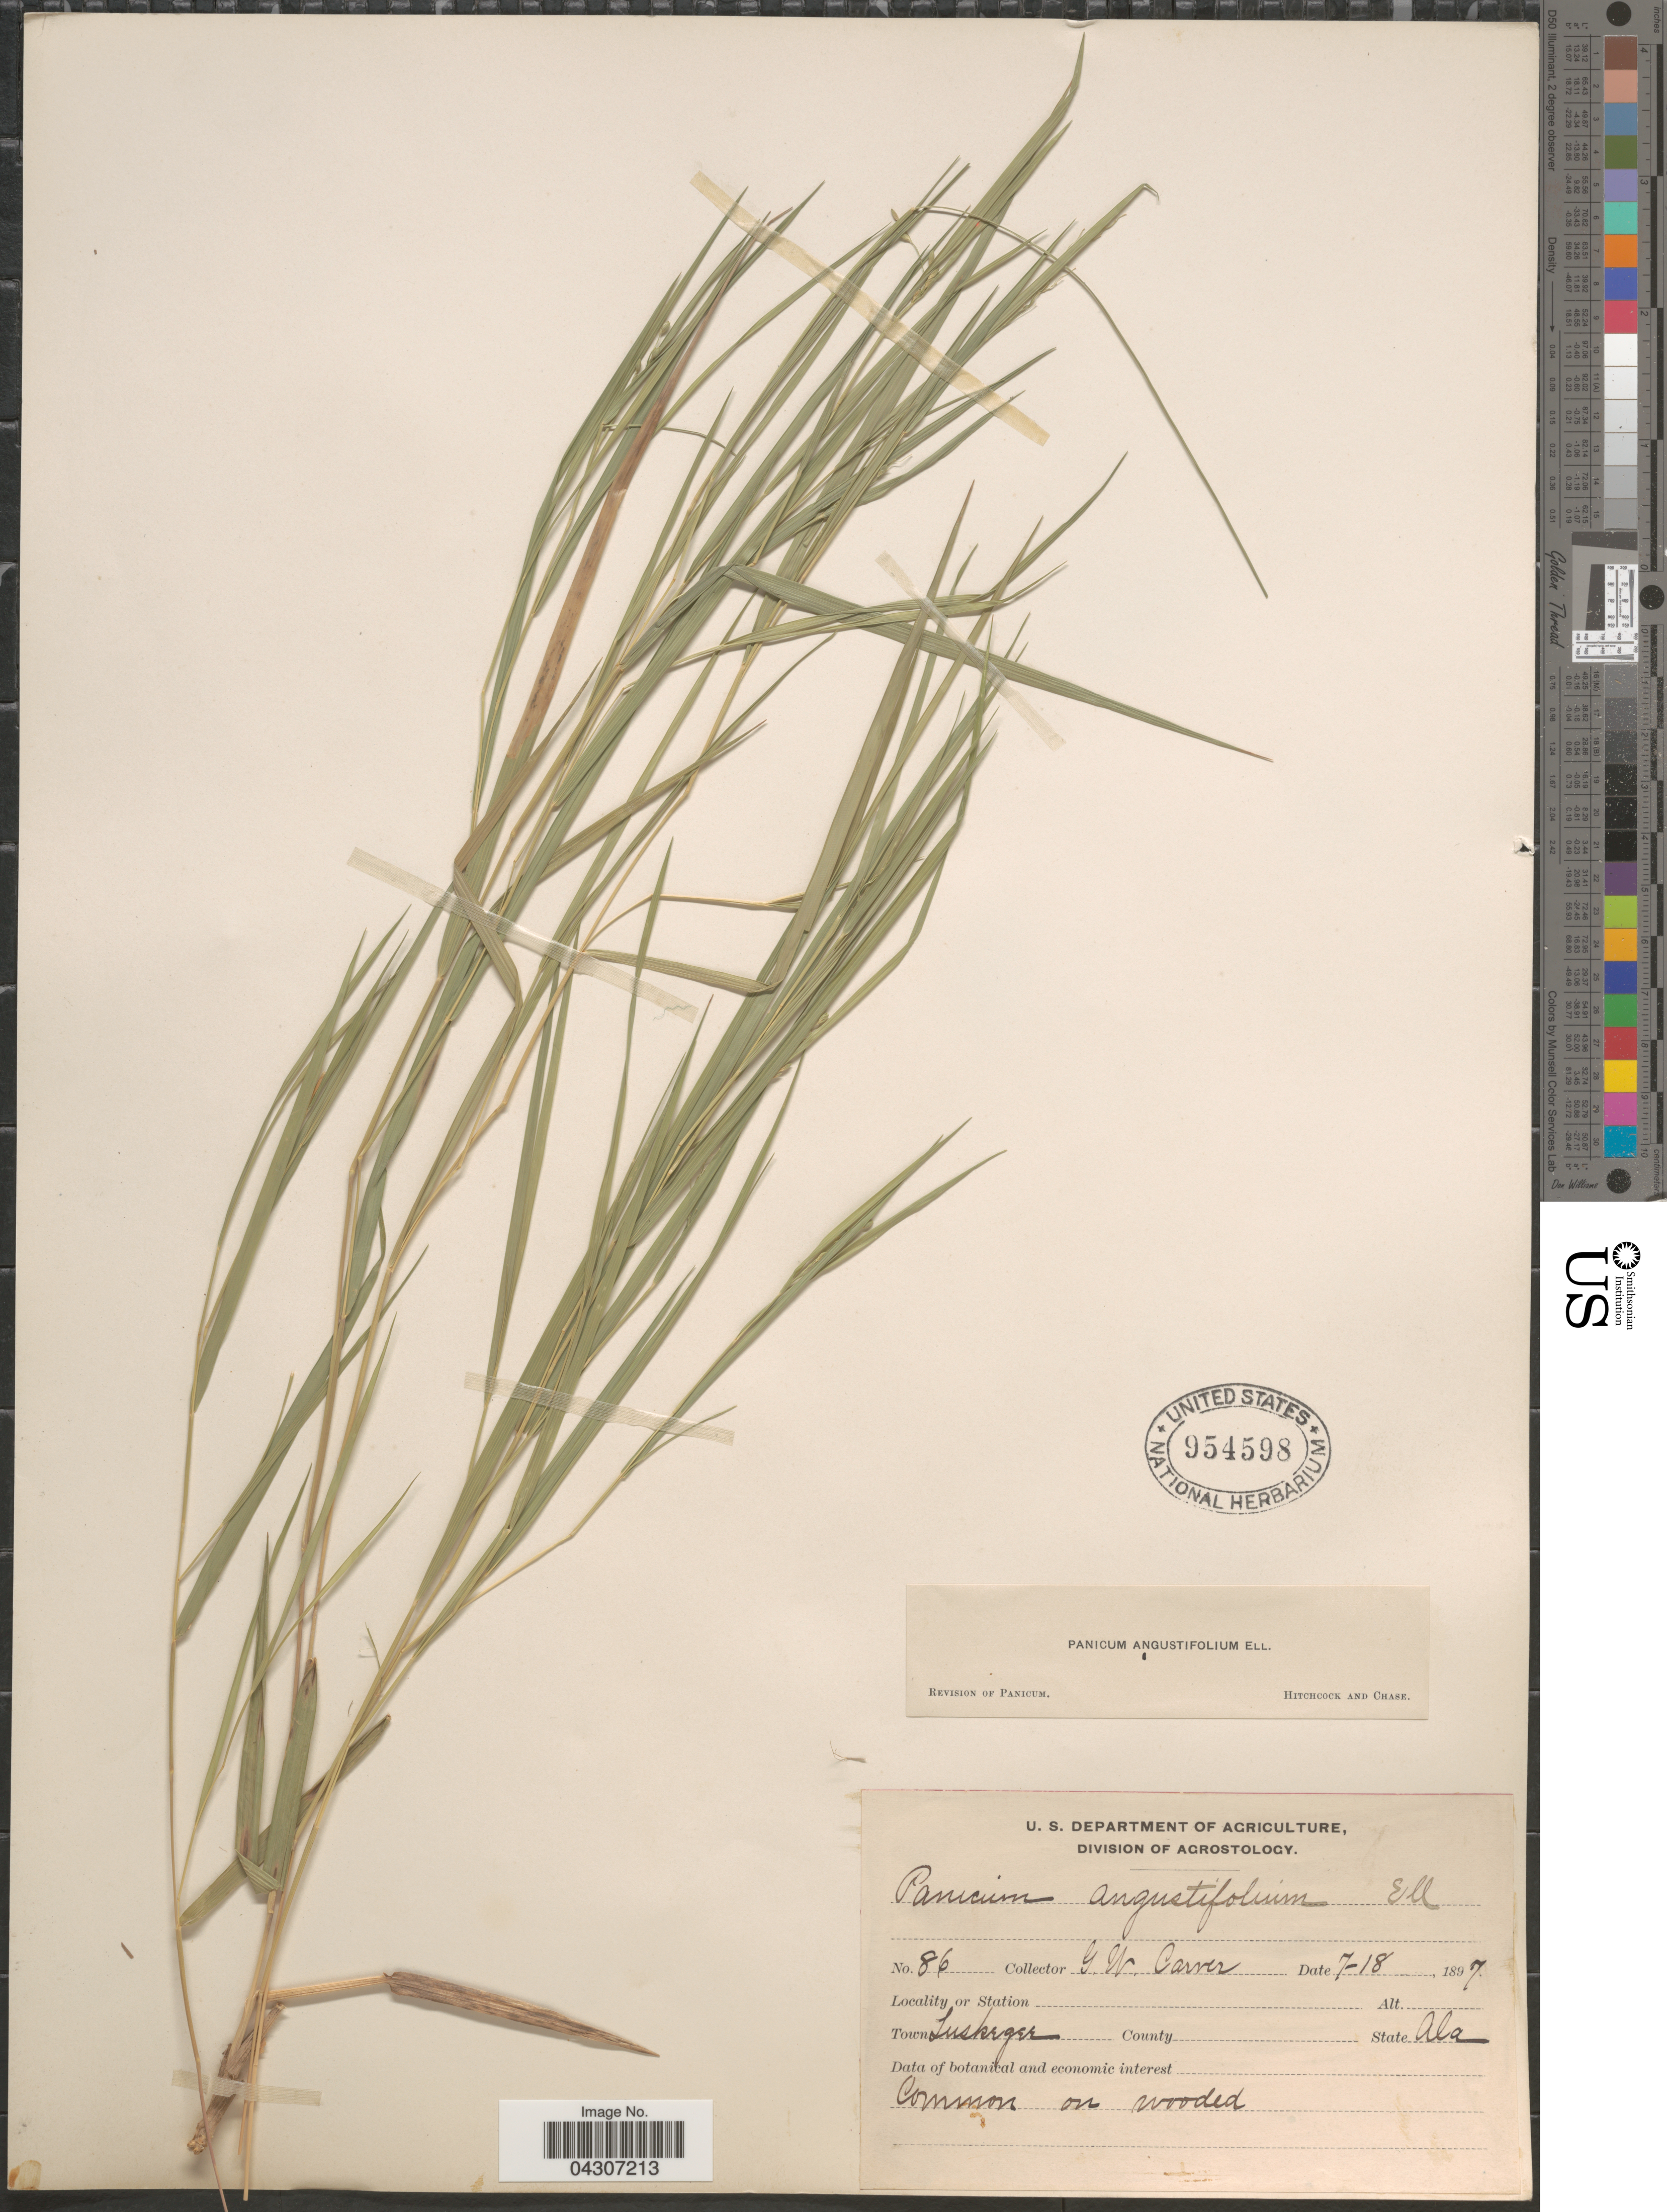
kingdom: Plantae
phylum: Tracheophyta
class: Liliopsida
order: Poales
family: Poaceae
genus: Dichanthelium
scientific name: Dichanthelium aciculare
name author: (Desv. ex Poir.) Gould & C.A. Clark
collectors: G. Carver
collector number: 86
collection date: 1897-07-18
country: United States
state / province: Alabama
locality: Town Tuskegee.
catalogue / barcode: US 954598